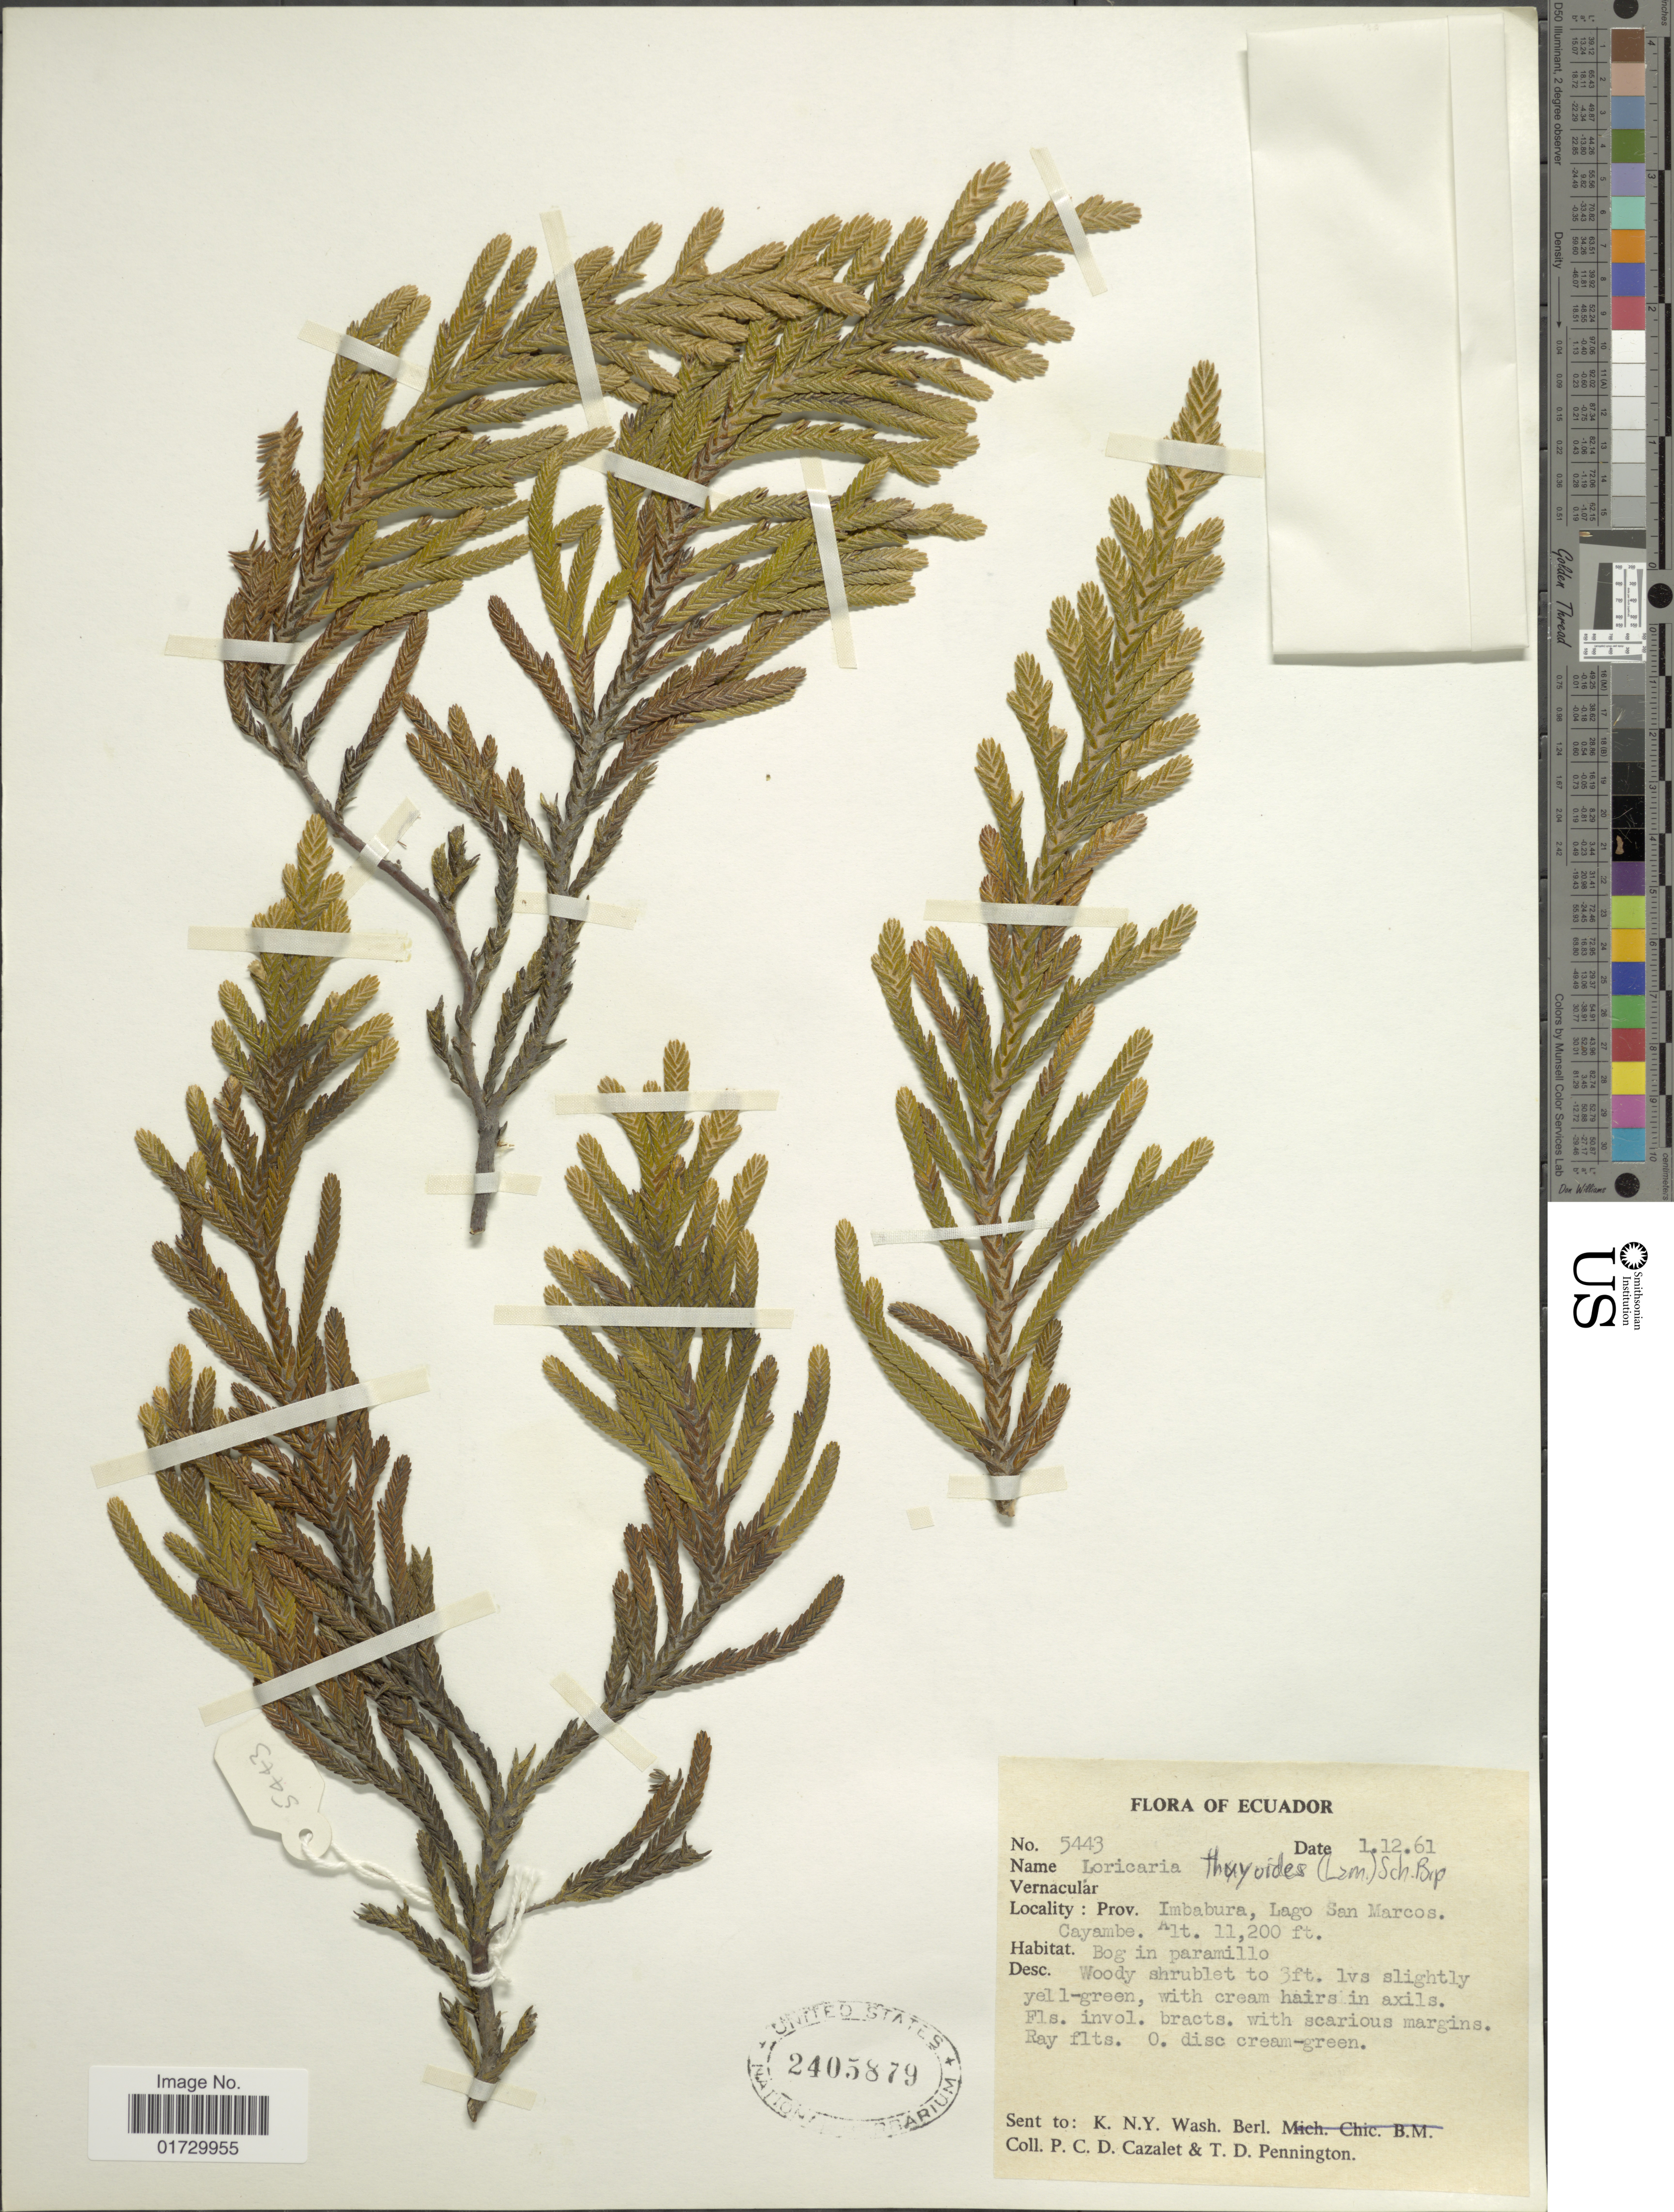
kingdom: Plantae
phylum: Tracheophyta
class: Magnoliopsida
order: Asterales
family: Asteraceae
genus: Loricaria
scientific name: Loricaria thuyoides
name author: (Lam.) Sch. Bip.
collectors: P. C. D. Cazalet & T. D. Pennington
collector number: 5443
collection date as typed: Transcribed d/m/y: 1/12/61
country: Ecuador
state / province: Imbabura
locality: Lago San Marcos, Cayambe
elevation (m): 3414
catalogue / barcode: US 2405879